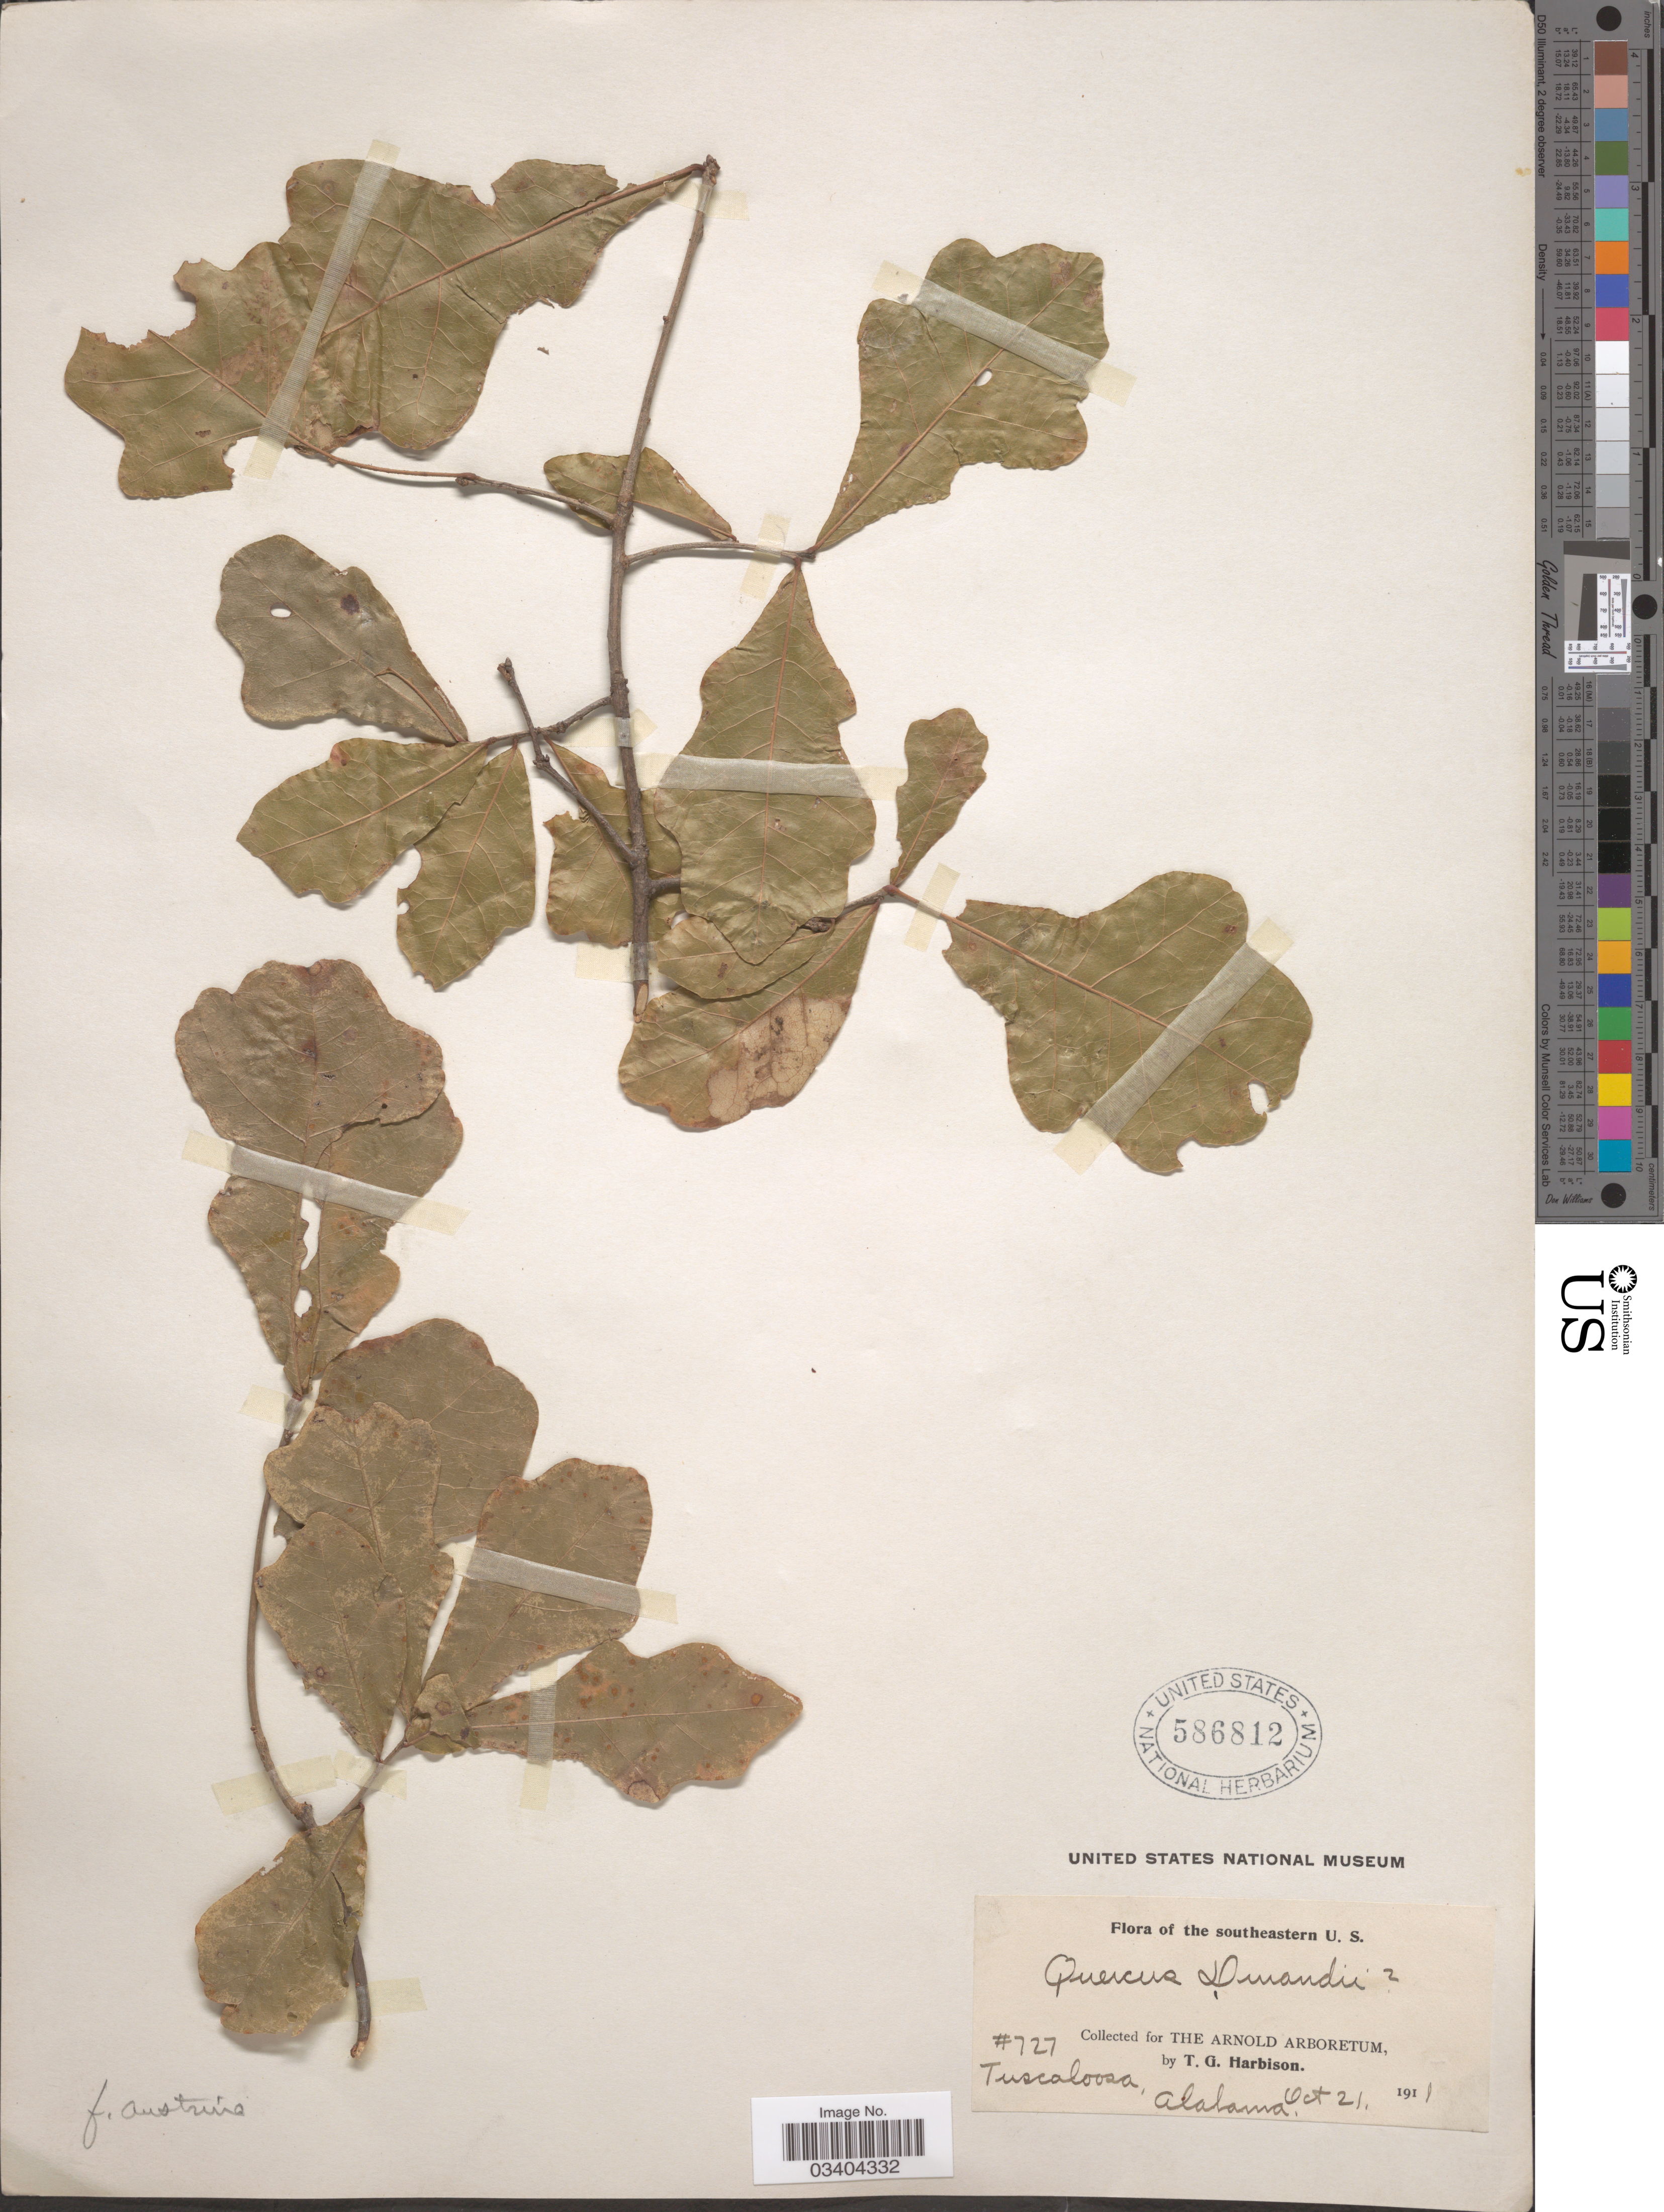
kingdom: Plantae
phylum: Tracheophyta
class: Magnoliopsida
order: Fagales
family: Fagaceae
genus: Quercus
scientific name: Quercus durandii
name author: Buckley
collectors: T. Harbison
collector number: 727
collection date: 1911-10-21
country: United States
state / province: Alabama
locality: The Southeastern U. S. Tuscaloosa.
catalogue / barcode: US 586812